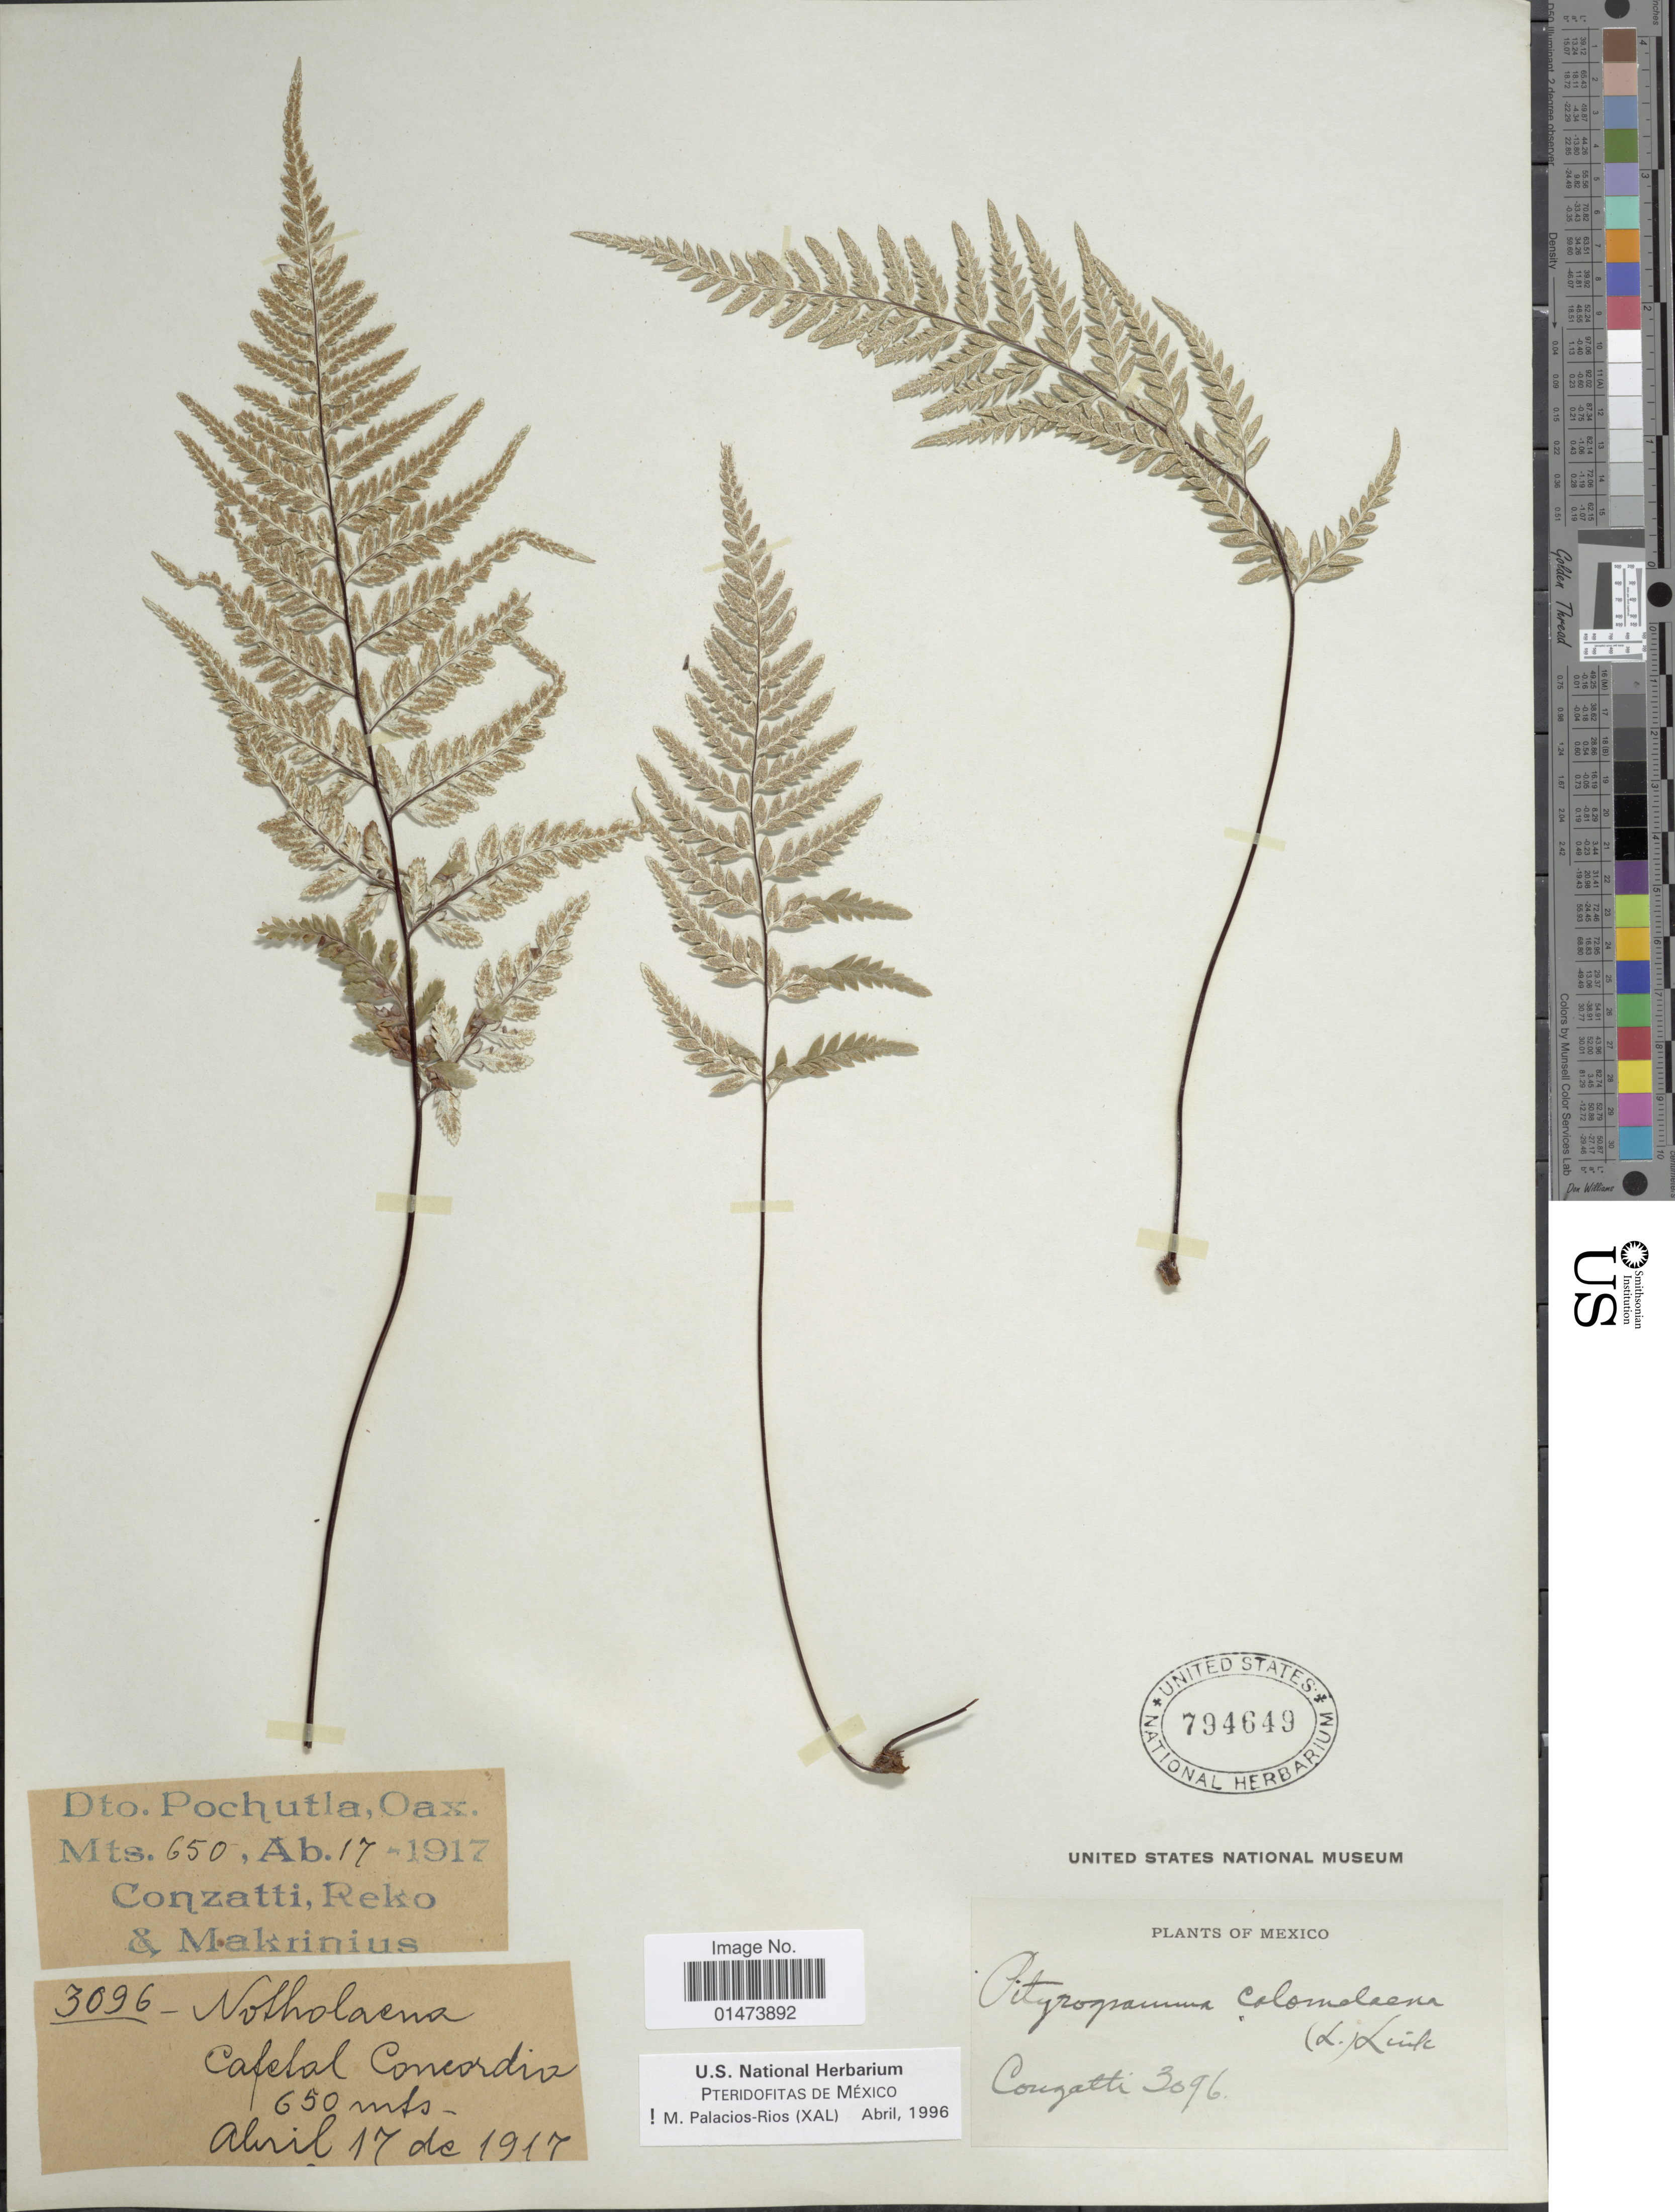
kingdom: Plantae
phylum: Tracheophyta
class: Polypodiopsida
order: Polypodiales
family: Pteridaceae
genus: Pityrogramma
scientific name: Pityrogramma calomelanos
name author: (L.) Link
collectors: Conzatti, --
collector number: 3096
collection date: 1917-04-17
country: Mexico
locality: Cafetal Concordio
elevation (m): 650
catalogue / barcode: US 794649